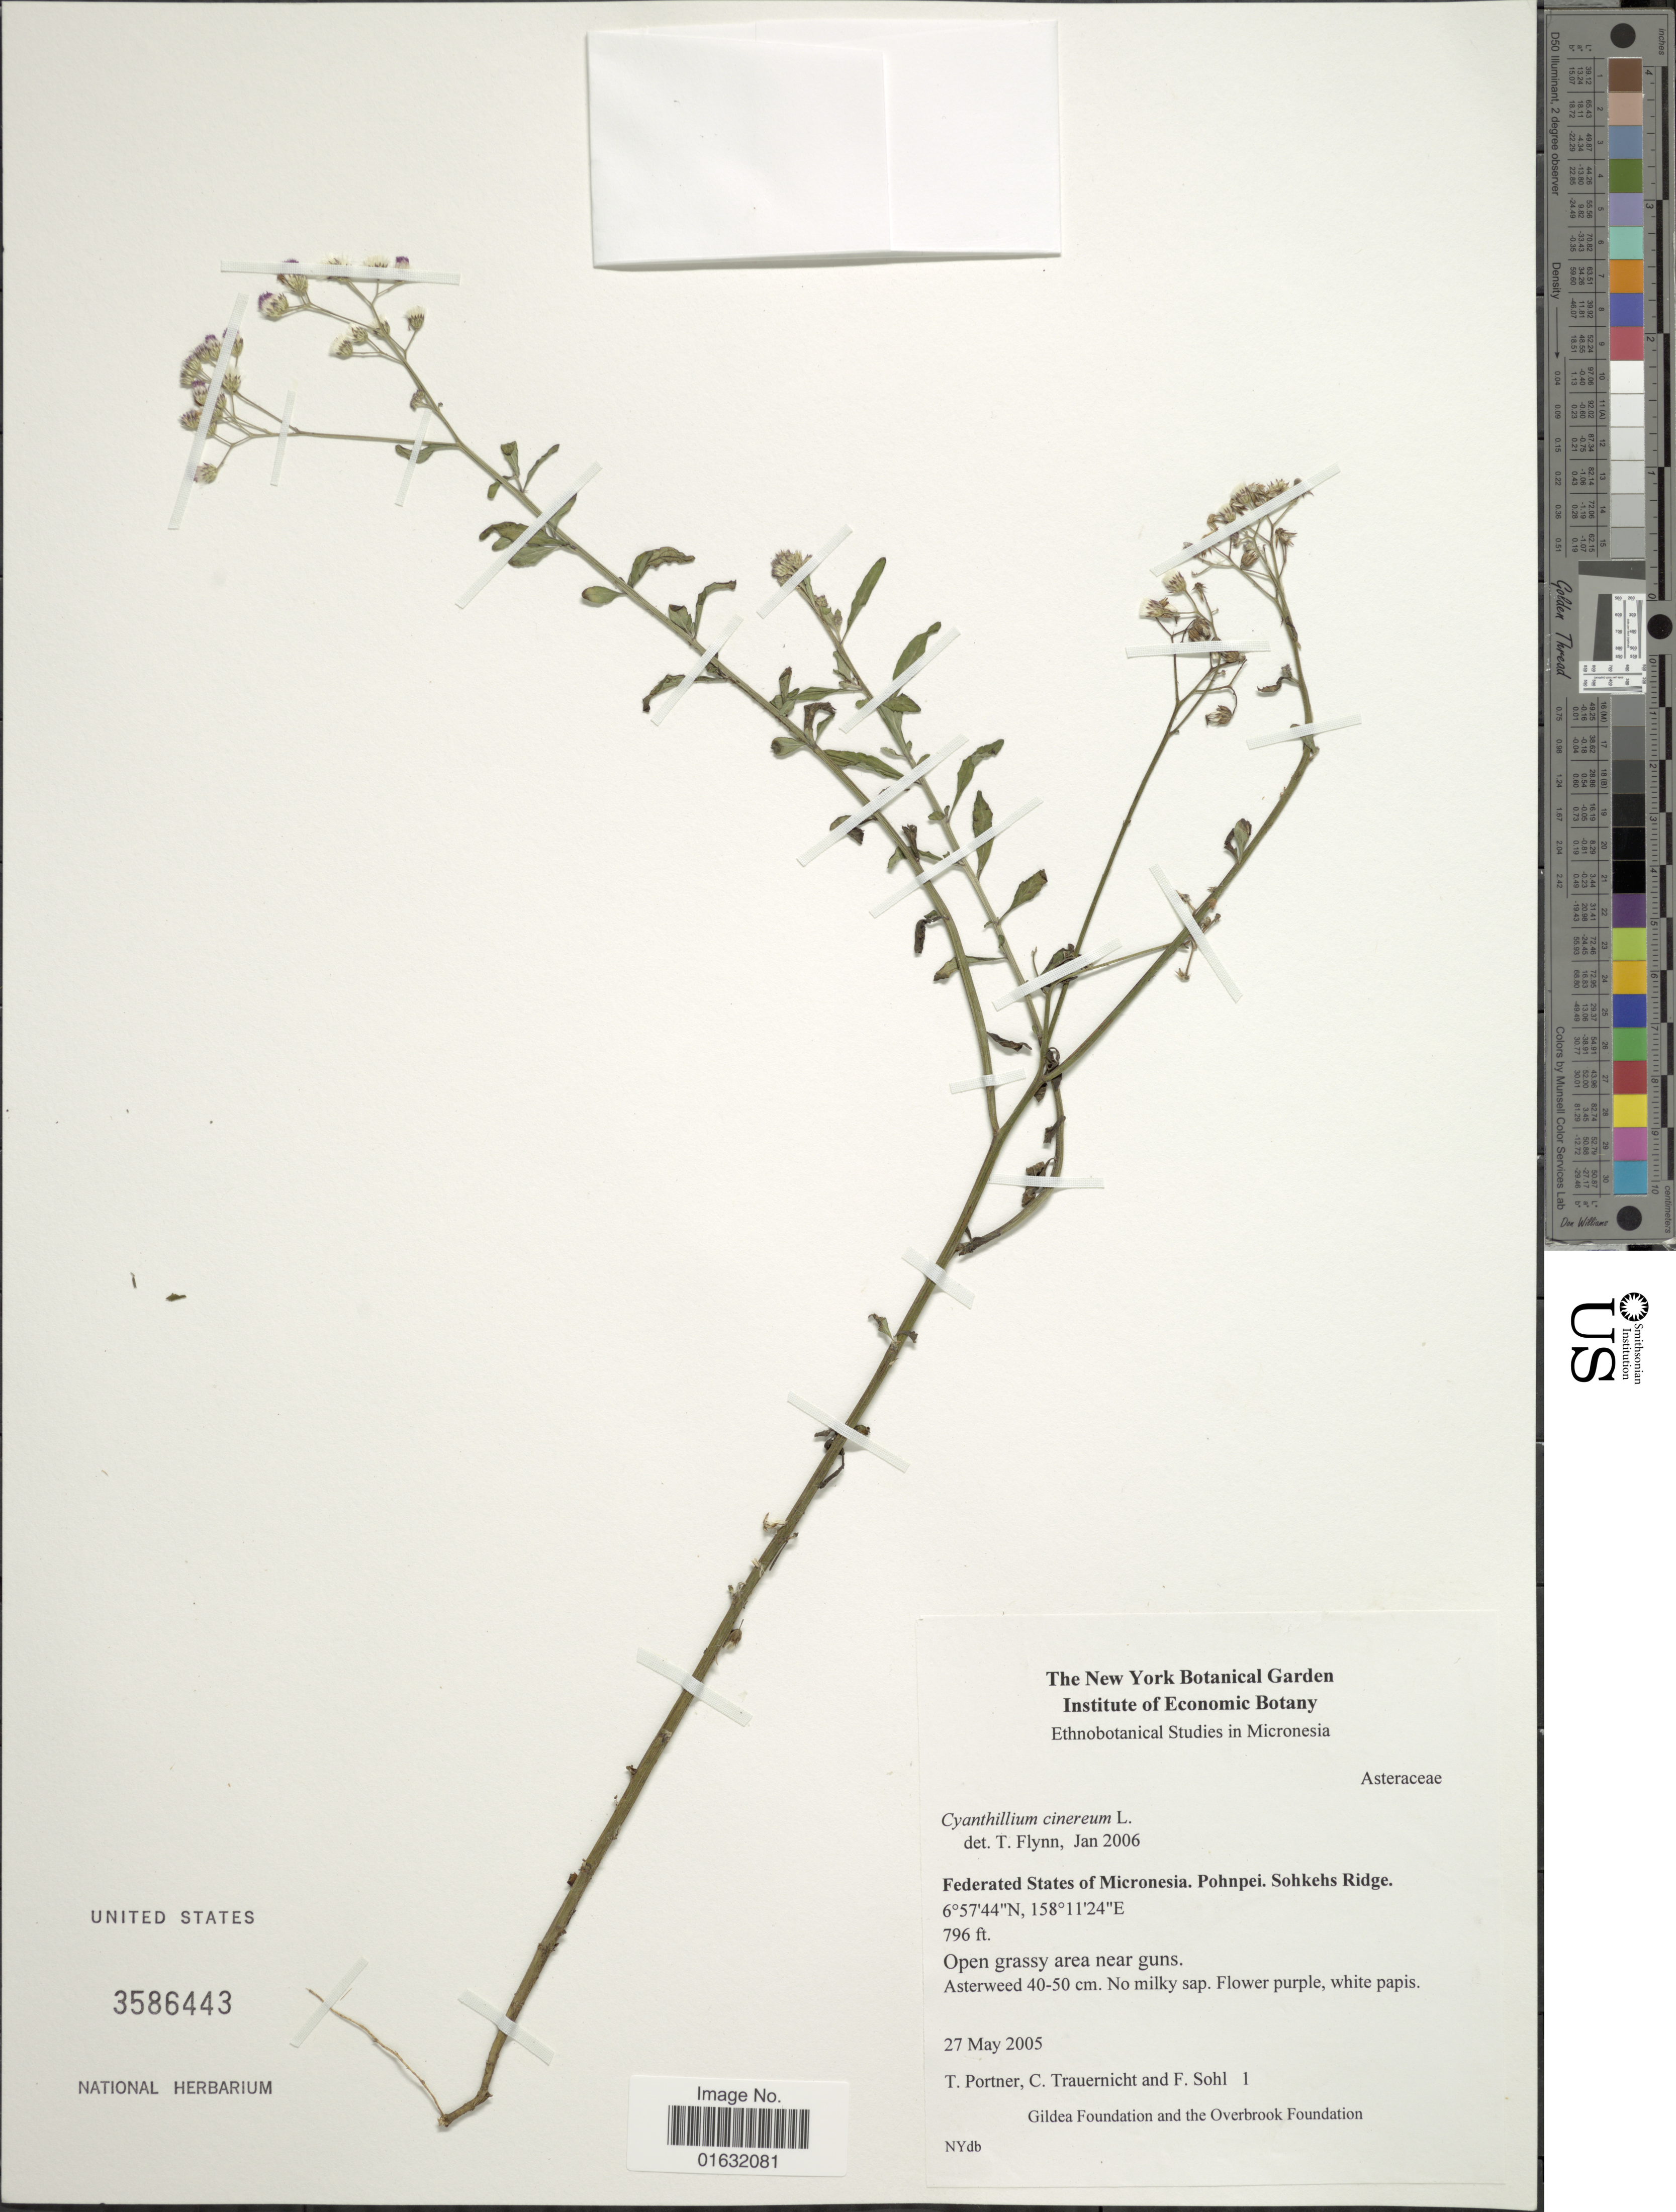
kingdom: Plantae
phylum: Tracheophyta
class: Magnoliopsida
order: Asterales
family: Asteraceae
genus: Cyanthillium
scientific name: Cyanthillium cinereum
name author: (L.) H. Rob.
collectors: T. Portner, C. Trauernicht & F. Sohl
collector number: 1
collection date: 2005-05-27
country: Micronesia, Federated States of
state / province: Pohnpei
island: Pohnpei [Ponape]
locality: Federated States of Micronesia. Pohnpei. Sohkehs Ridge.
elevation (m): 243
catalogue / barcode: US 3586443